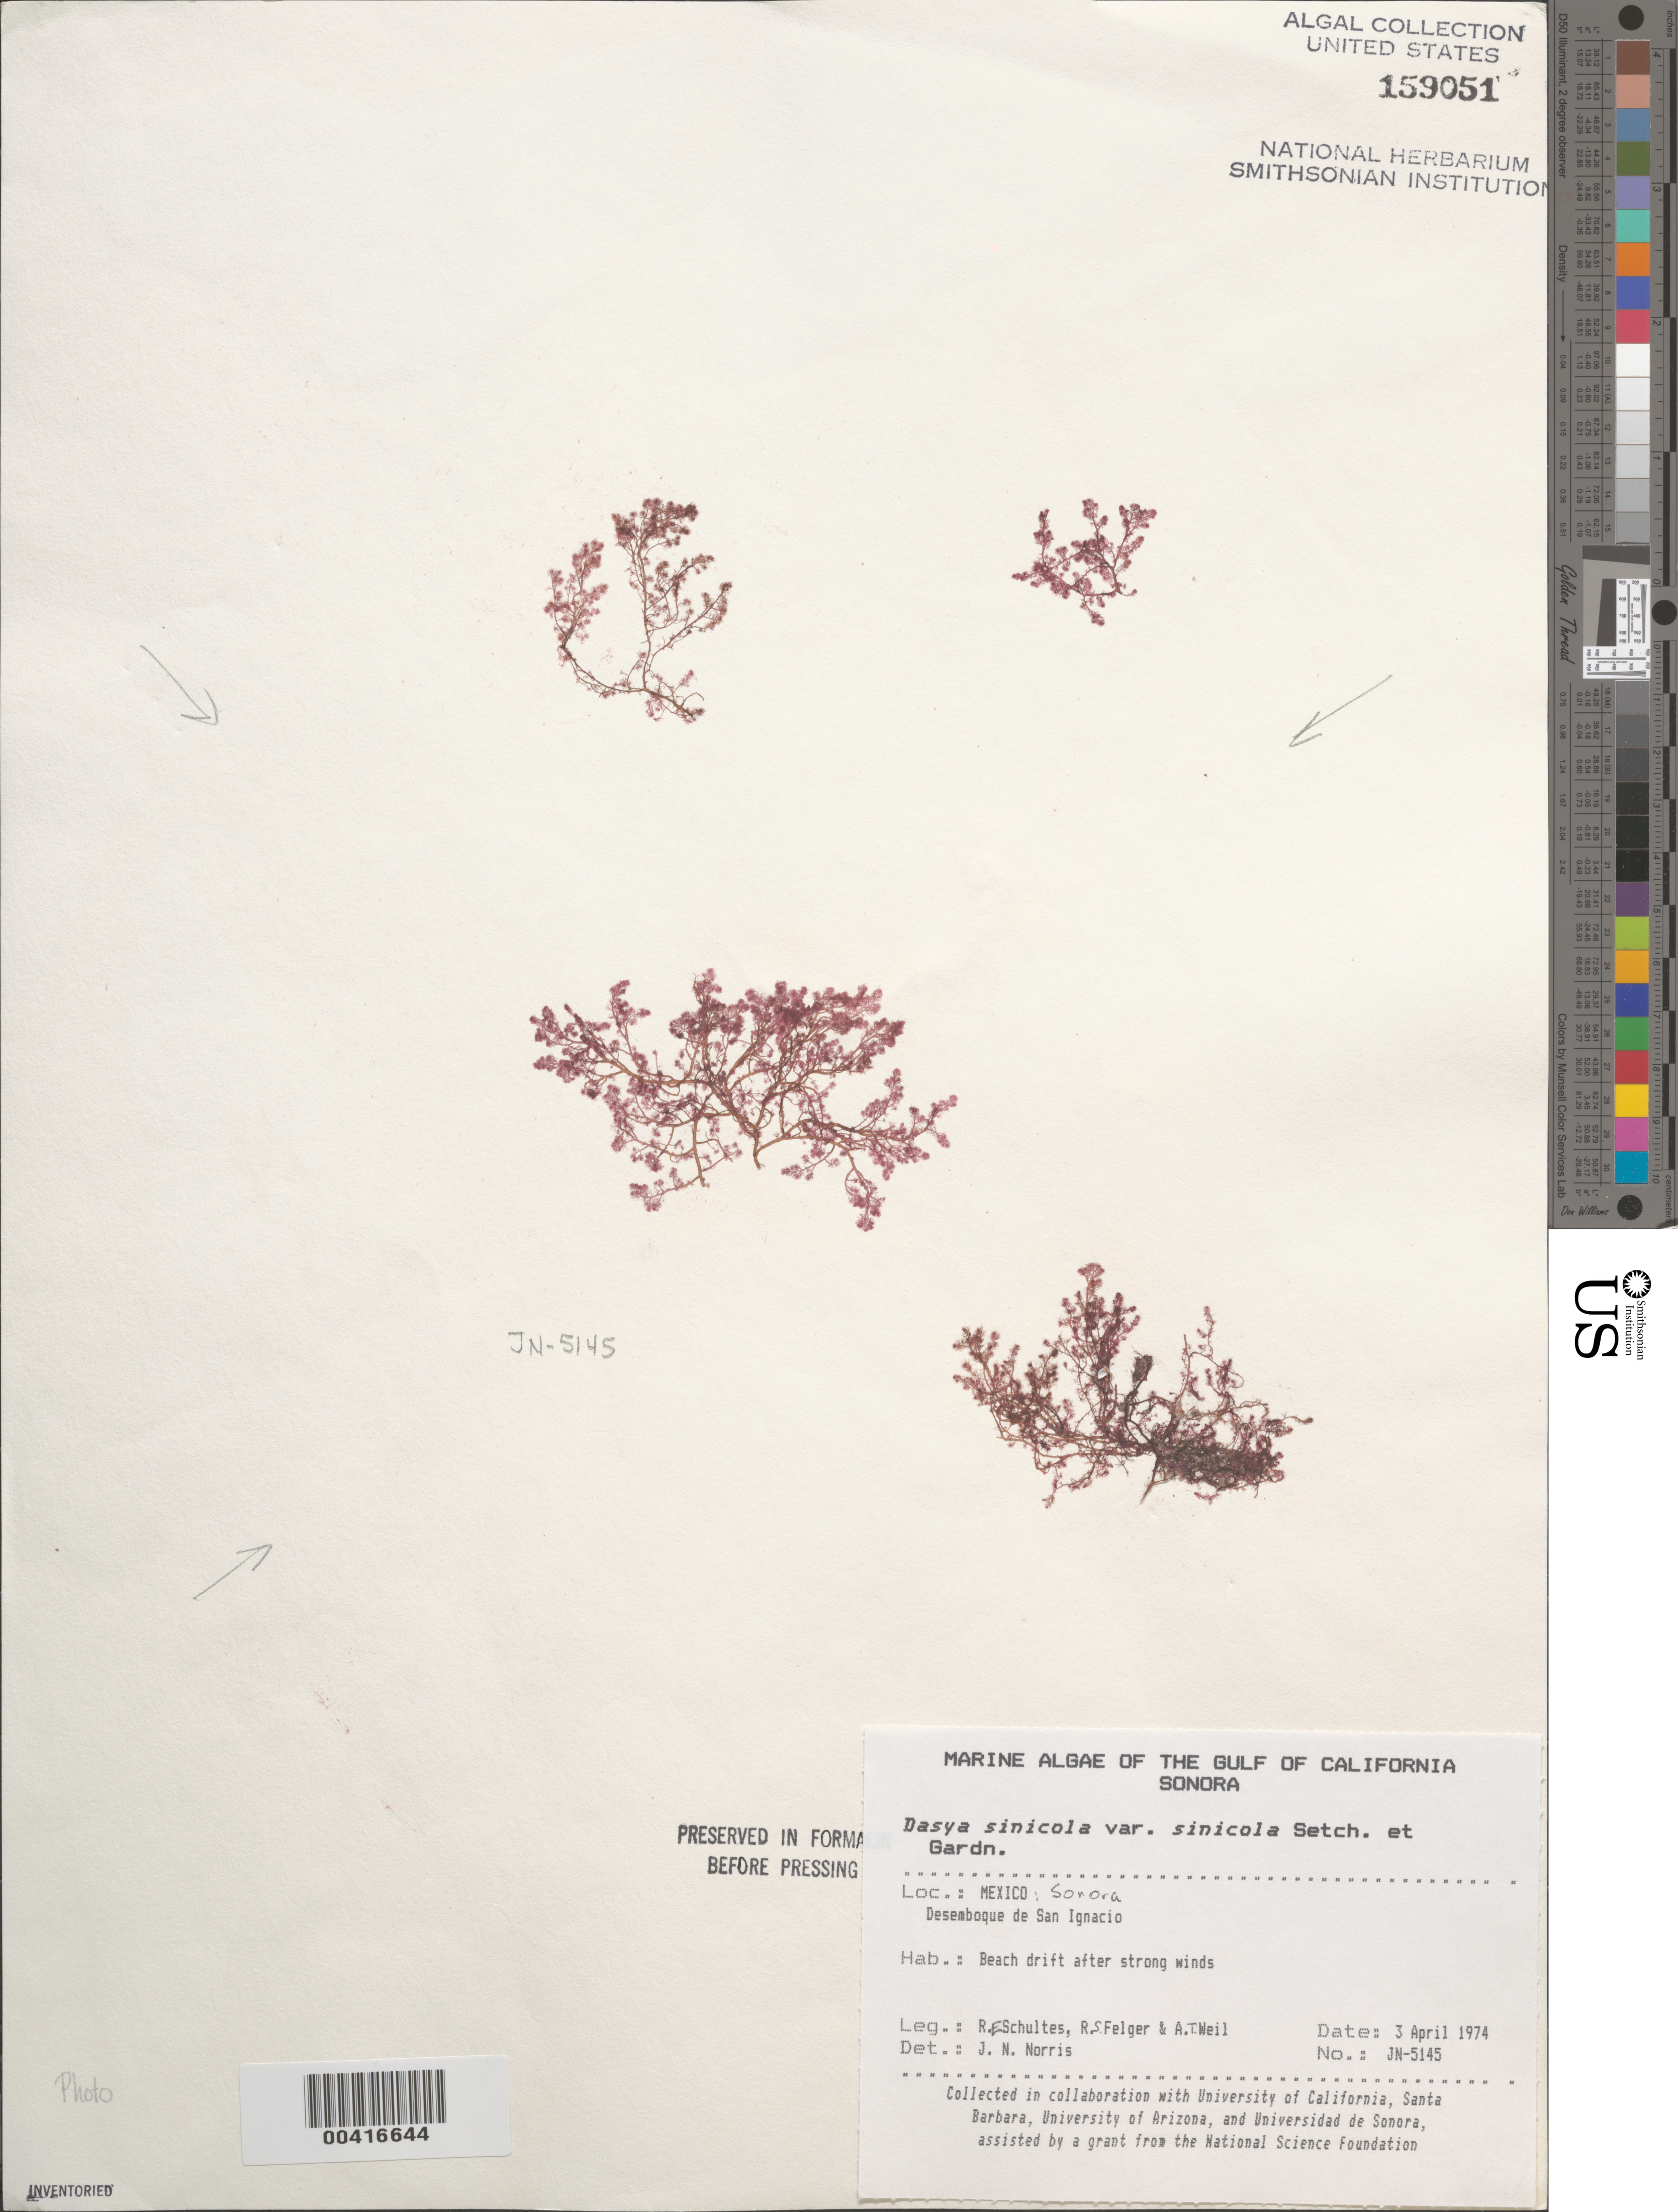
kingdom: Plantae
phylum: Rhodophyta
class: Florideophyceae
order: Ceramiales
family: Dasyaceae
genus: Dasya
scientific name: Dasya sinicola var. sinicola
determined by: Norris, James N.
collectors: R. E. Schultes, R. S. Felger & A. T. Weil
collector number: JN-5145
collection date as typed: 03 Apr 1974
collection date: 1974-04-03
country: Mexico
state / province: Sonora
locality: Desemboque de San Ignacio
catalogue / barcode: US 159051